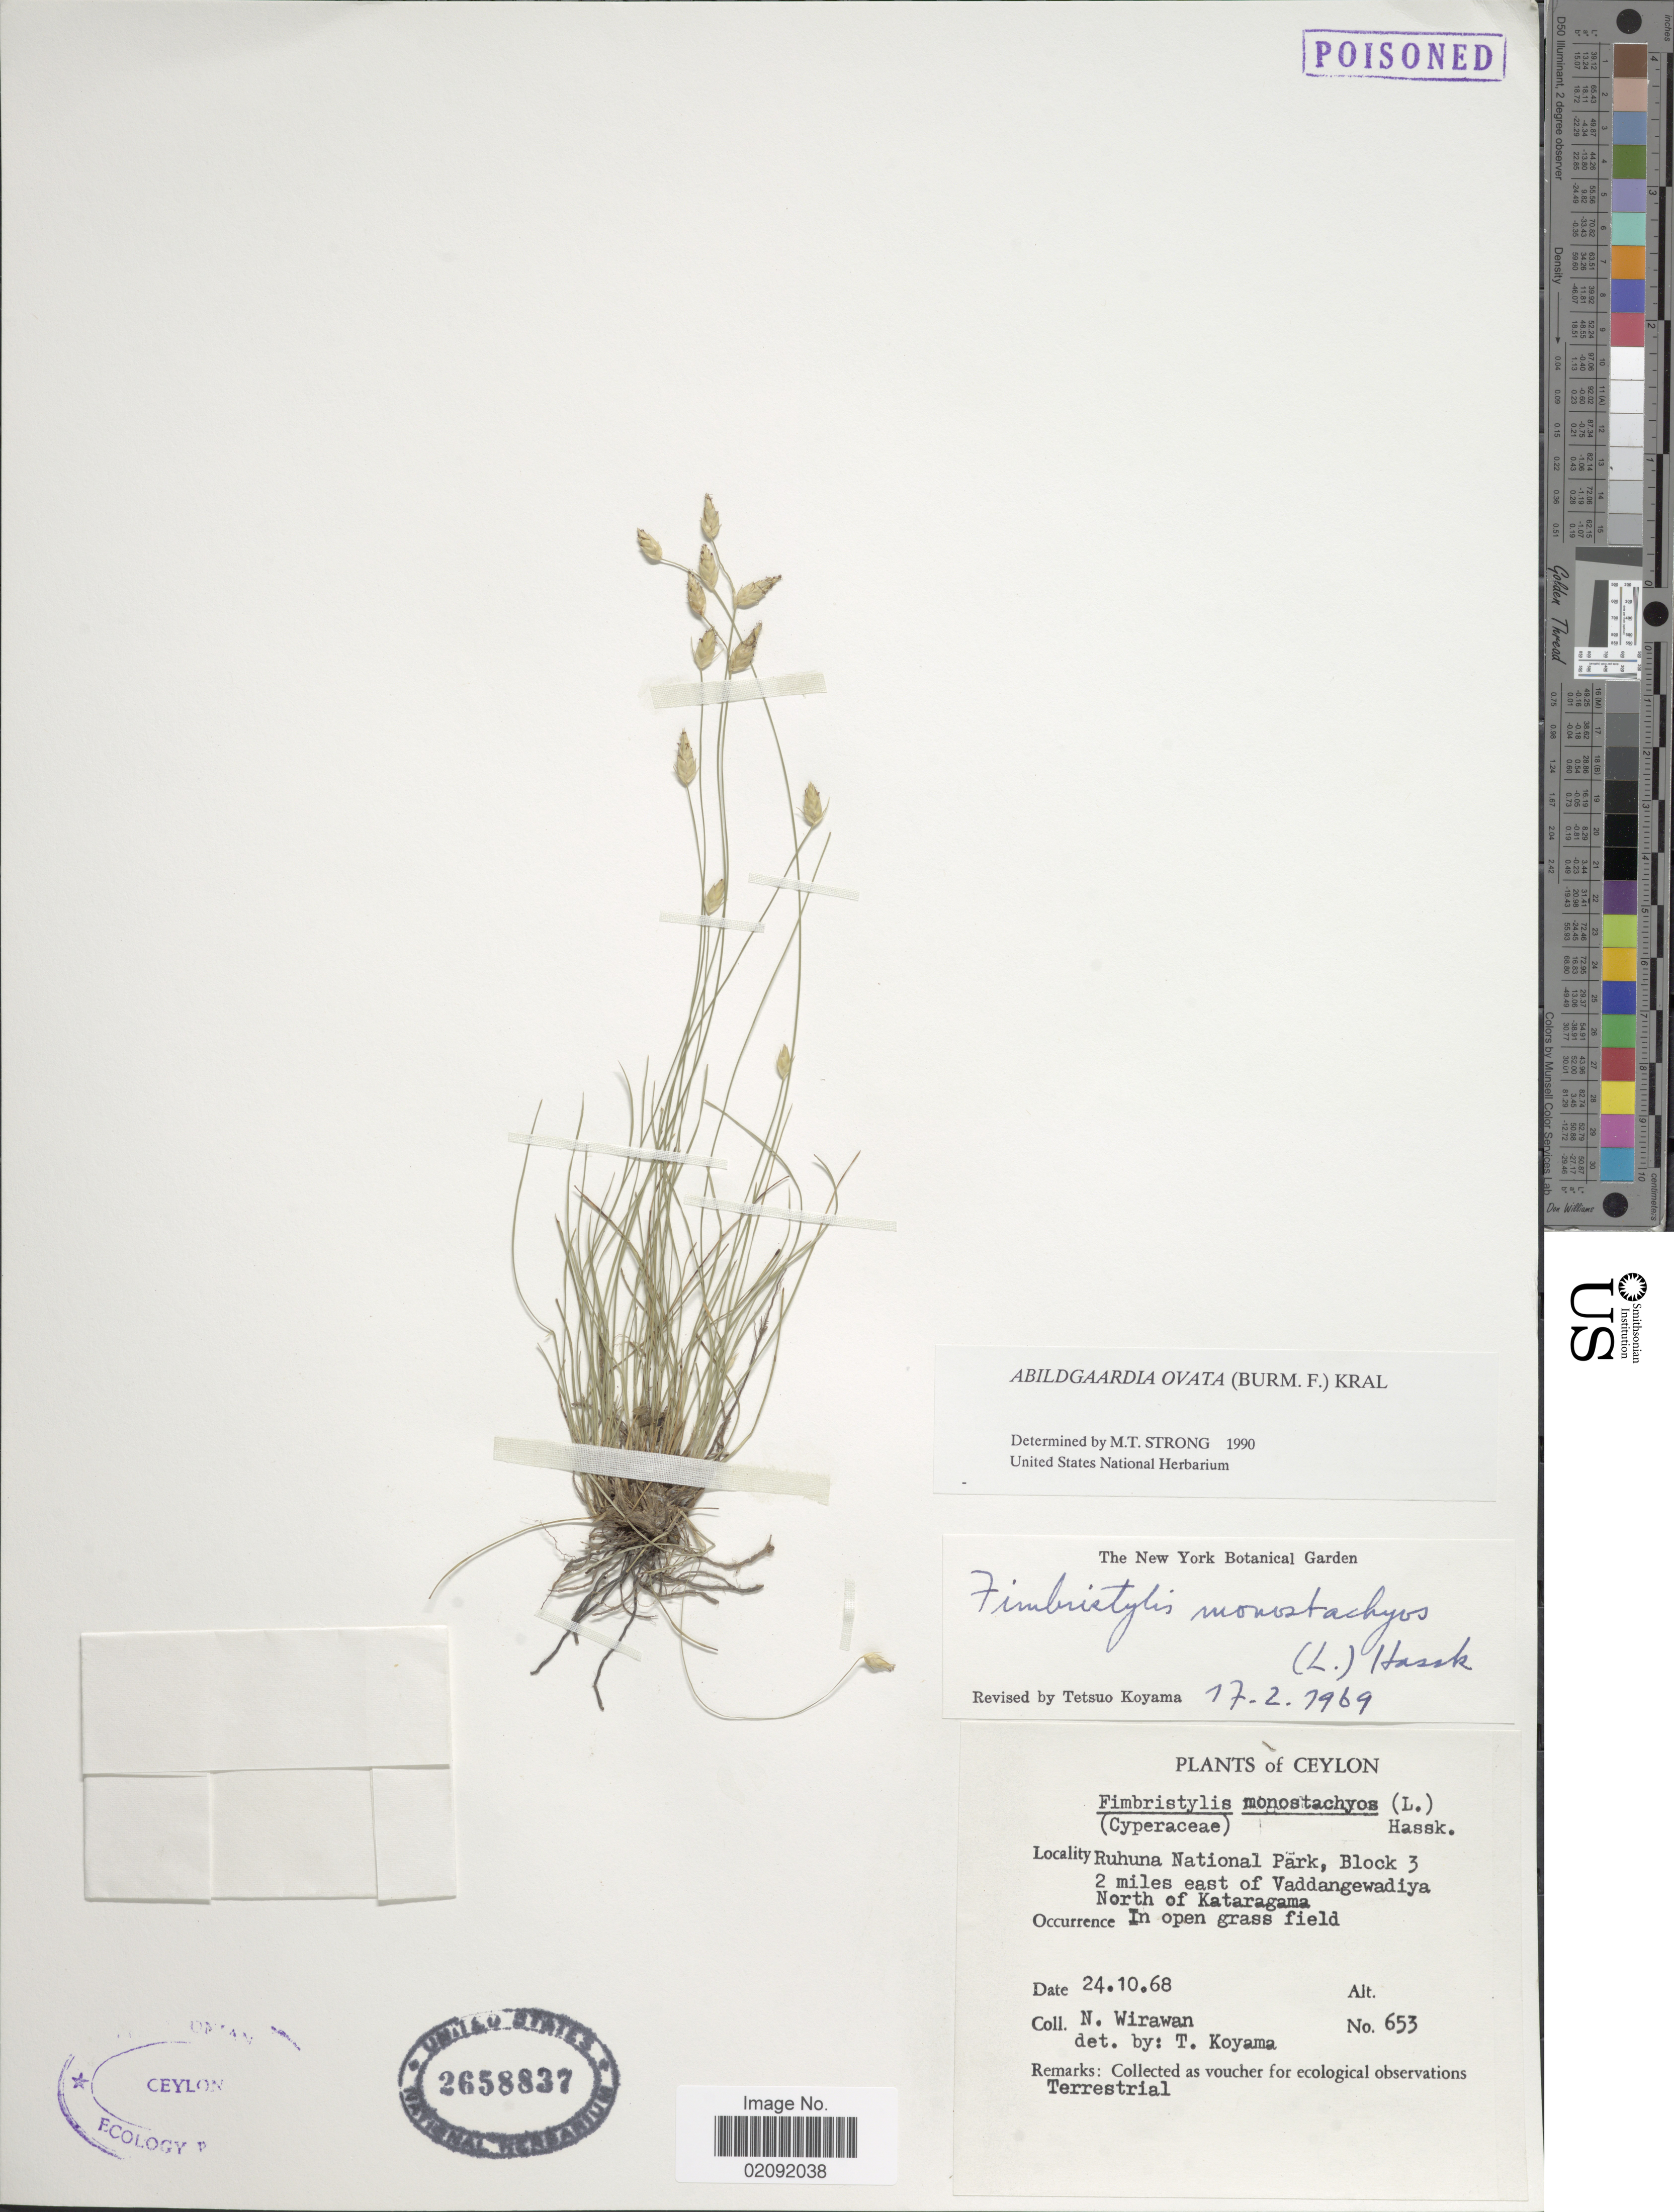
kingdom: Plantae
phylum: Tracheophyta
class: Liliopsida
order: Poales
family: Cyperaceae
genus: Abildgaardia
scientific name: Abildgaardia ovata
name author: (Burm. f.) Kral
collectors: N. Wirawan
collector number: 653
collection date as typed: Transcribed d/m/y: 24/10/68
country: Sri Lanka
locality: Ceylon, Ruhuna National Park, Block 3, 2 miles east of Vaddangewadiya North of Kataragama, in open grass field.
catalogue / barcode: US 2658837